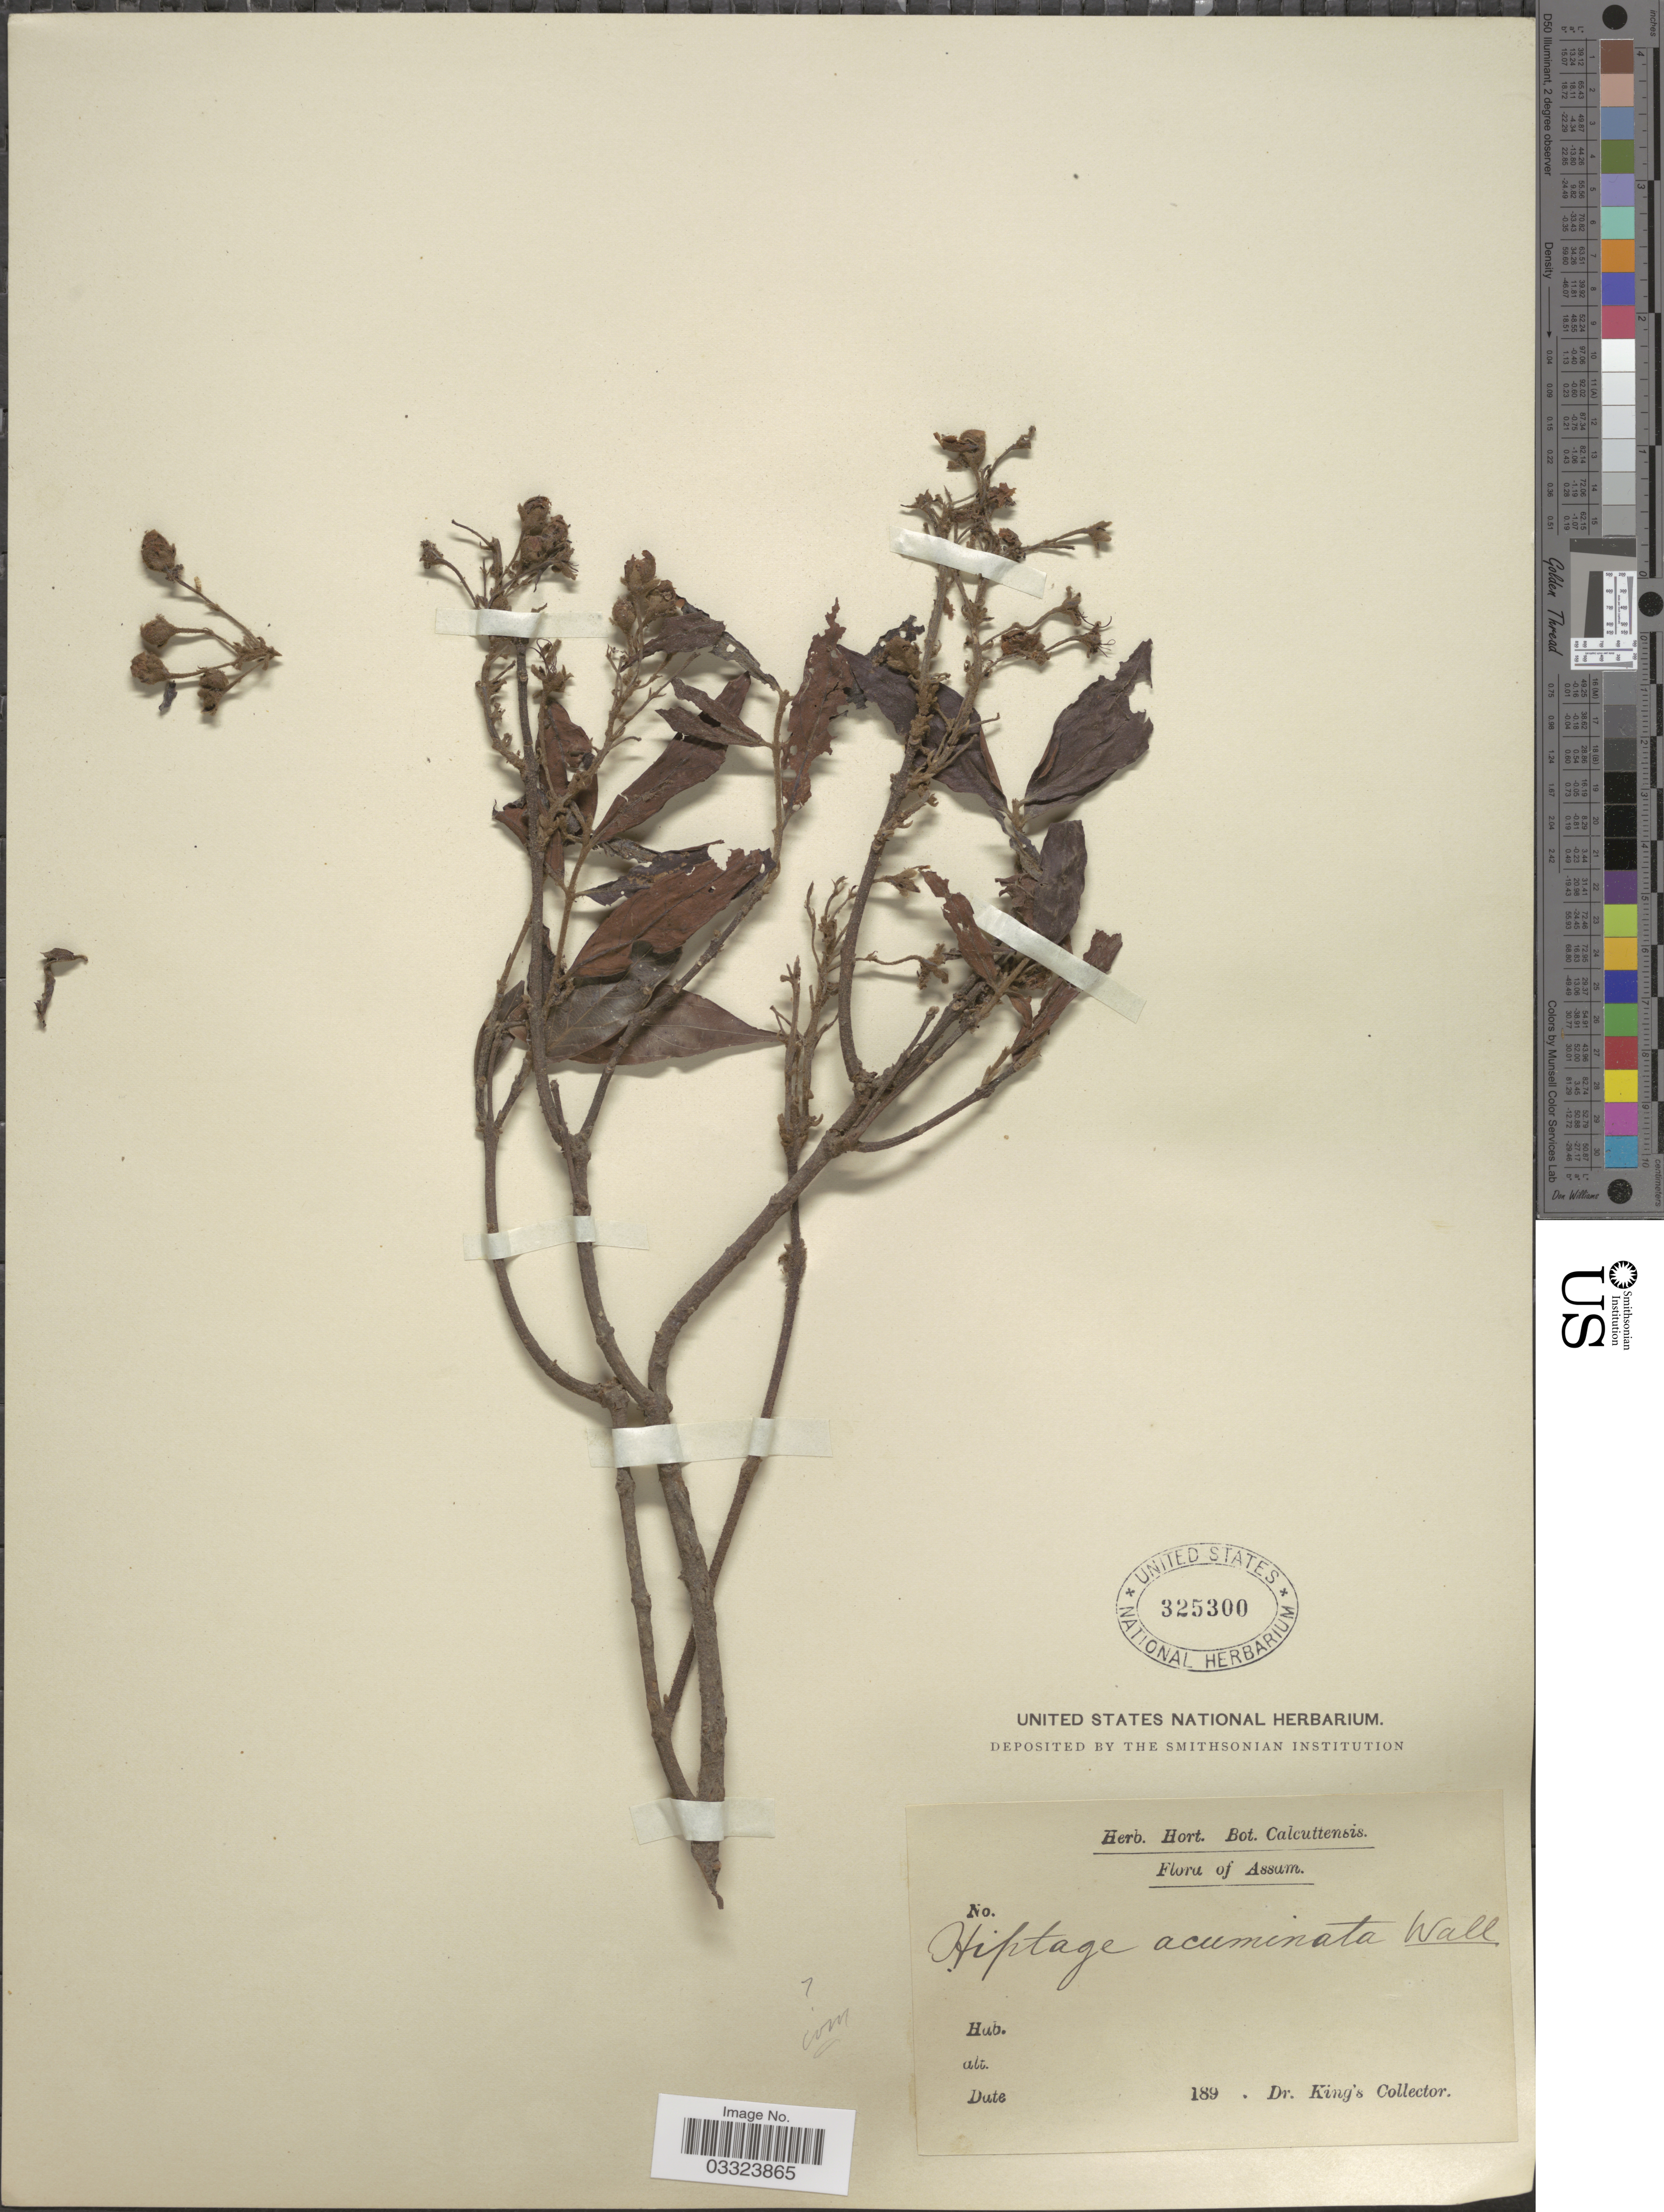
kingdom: Plantae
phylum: Tracheophyta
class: Magnoliopsida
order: Malpighiales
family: Malpighiaceae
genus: Hiptage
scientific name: Hiptage acuminata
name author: Wall. ex A. Juss.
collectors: Dr. King's collector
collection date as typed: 189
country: India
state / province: Assam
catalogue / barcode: US 325300